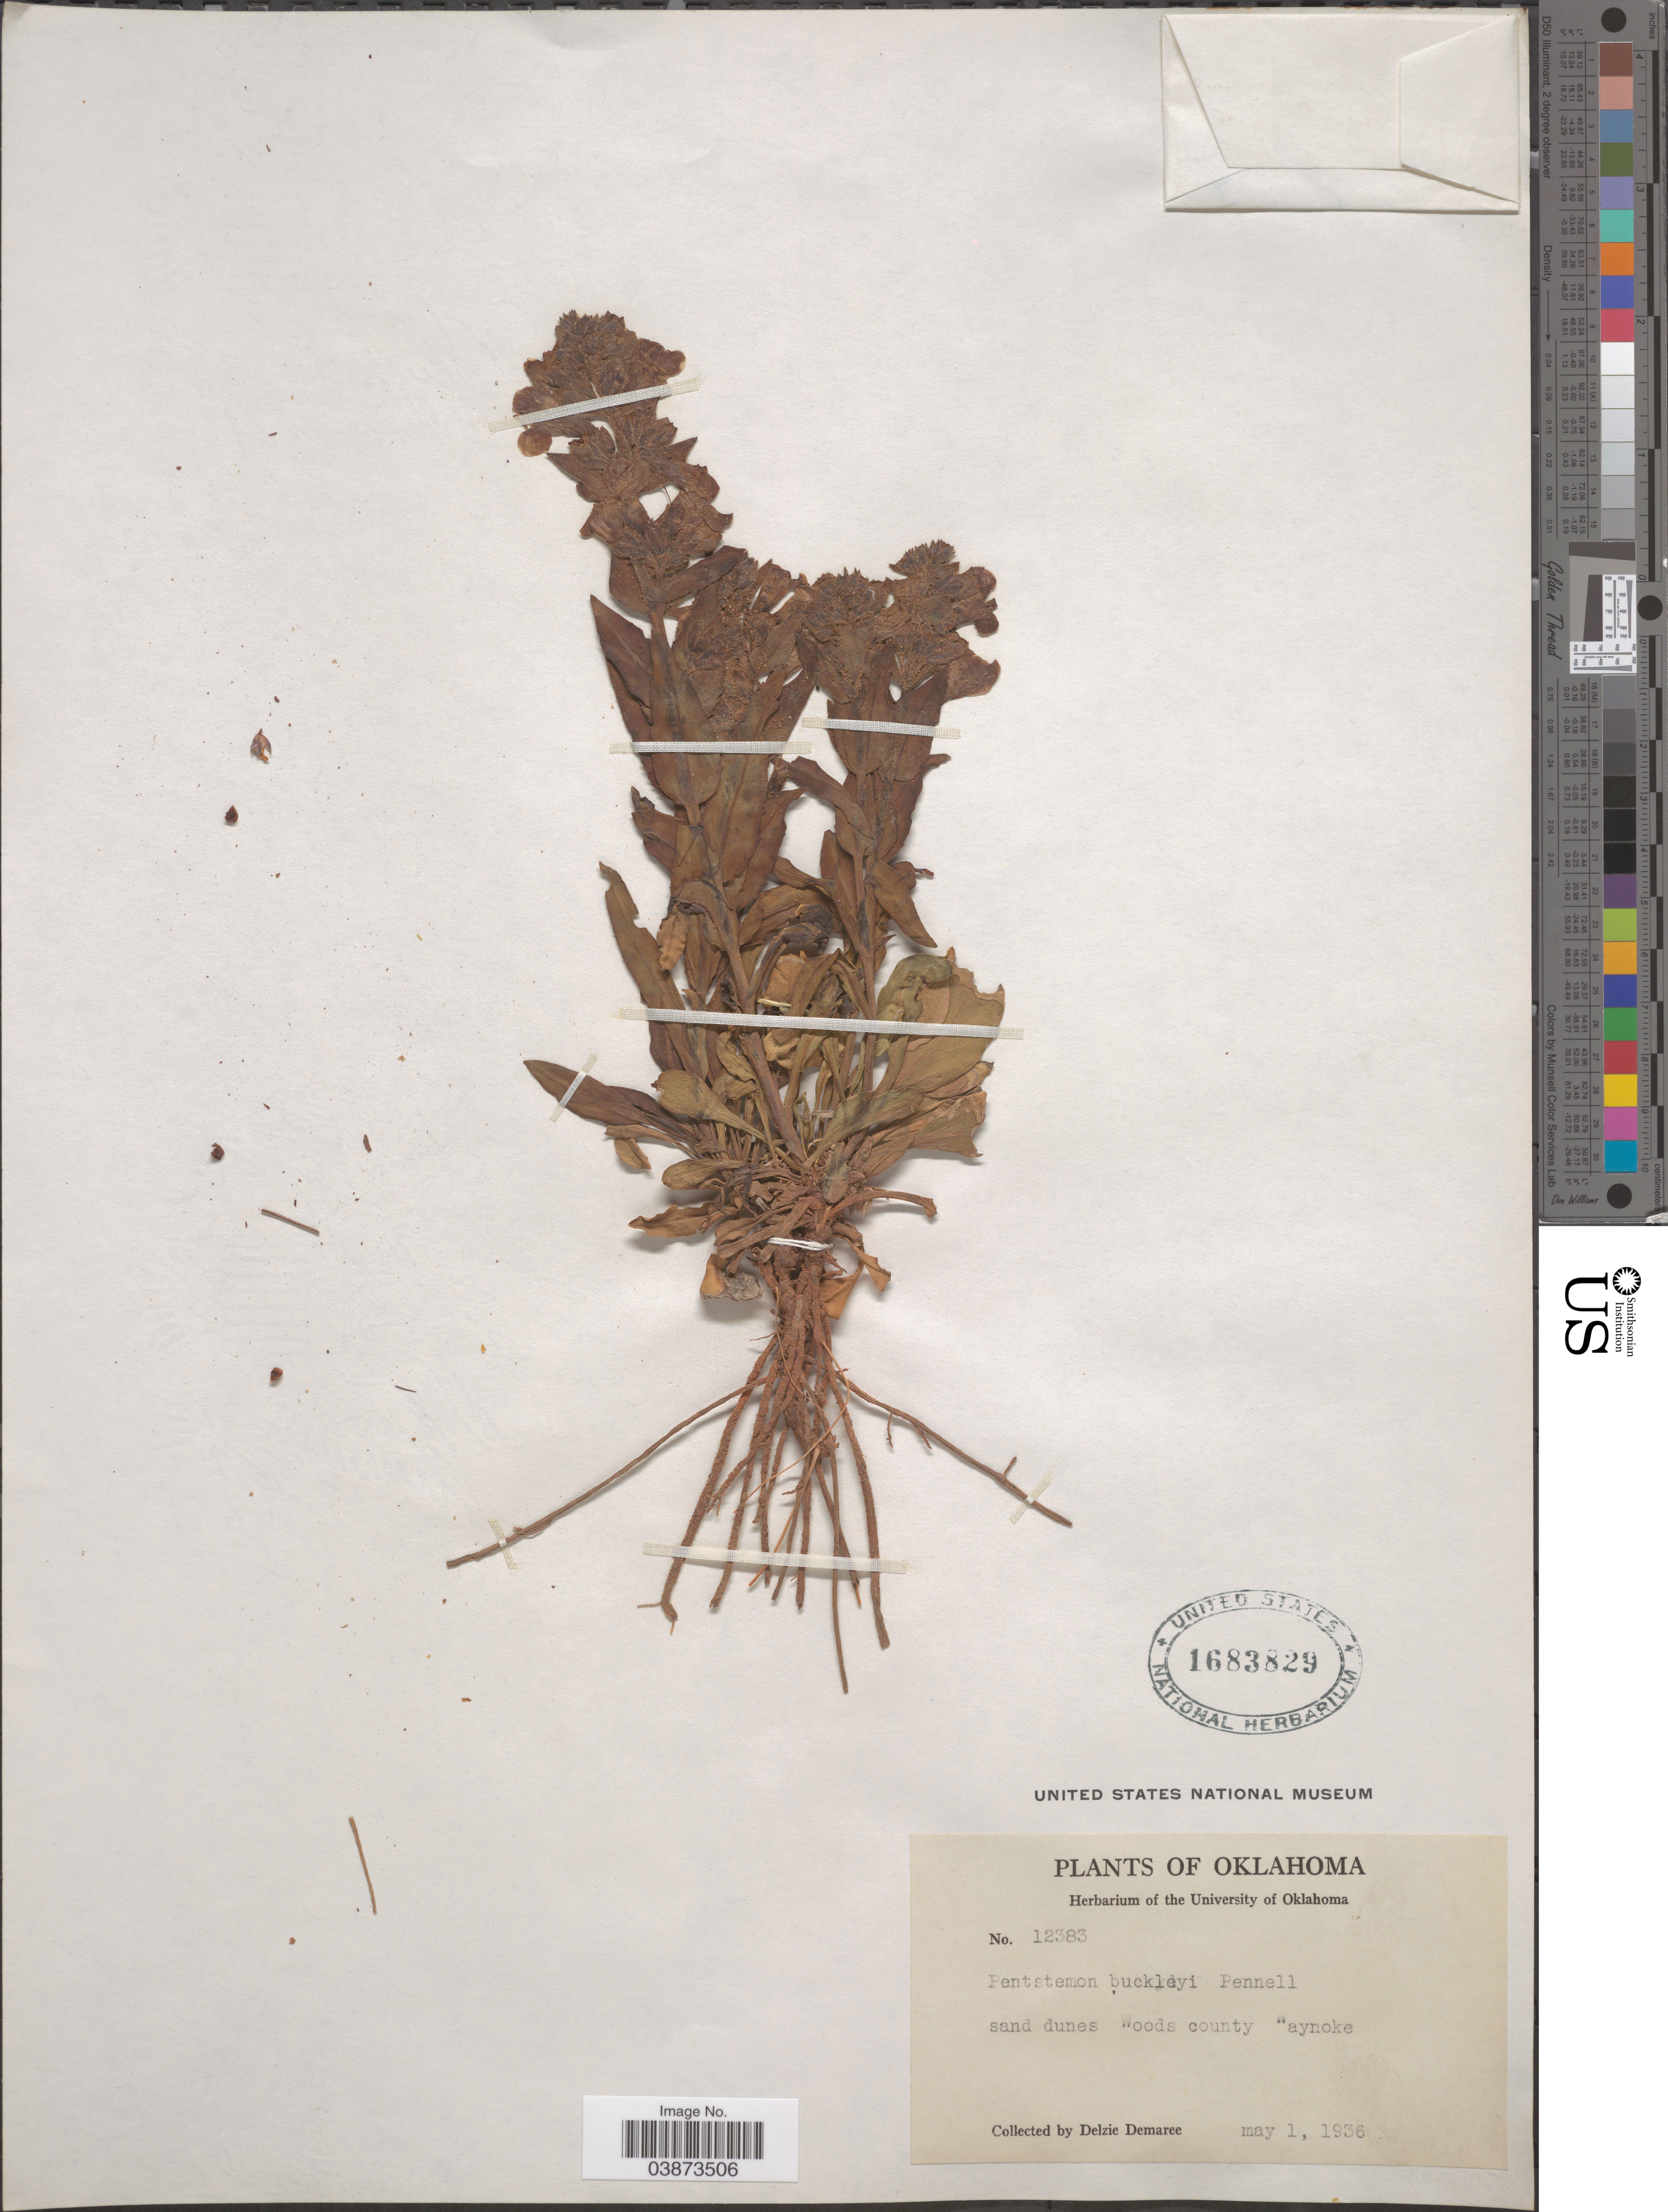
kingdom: Plantae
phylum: Tracheophyta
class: Magnoliopsida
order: Lamiales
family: Plantaginaceae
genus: Penstemon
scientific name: Penstemon buckleyi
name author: Pennell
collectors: D. Demaree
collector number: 12383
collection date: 1936-05-01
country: United States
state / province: Oklahoma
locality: Woods county Waynoke.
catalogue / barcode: US 1683829